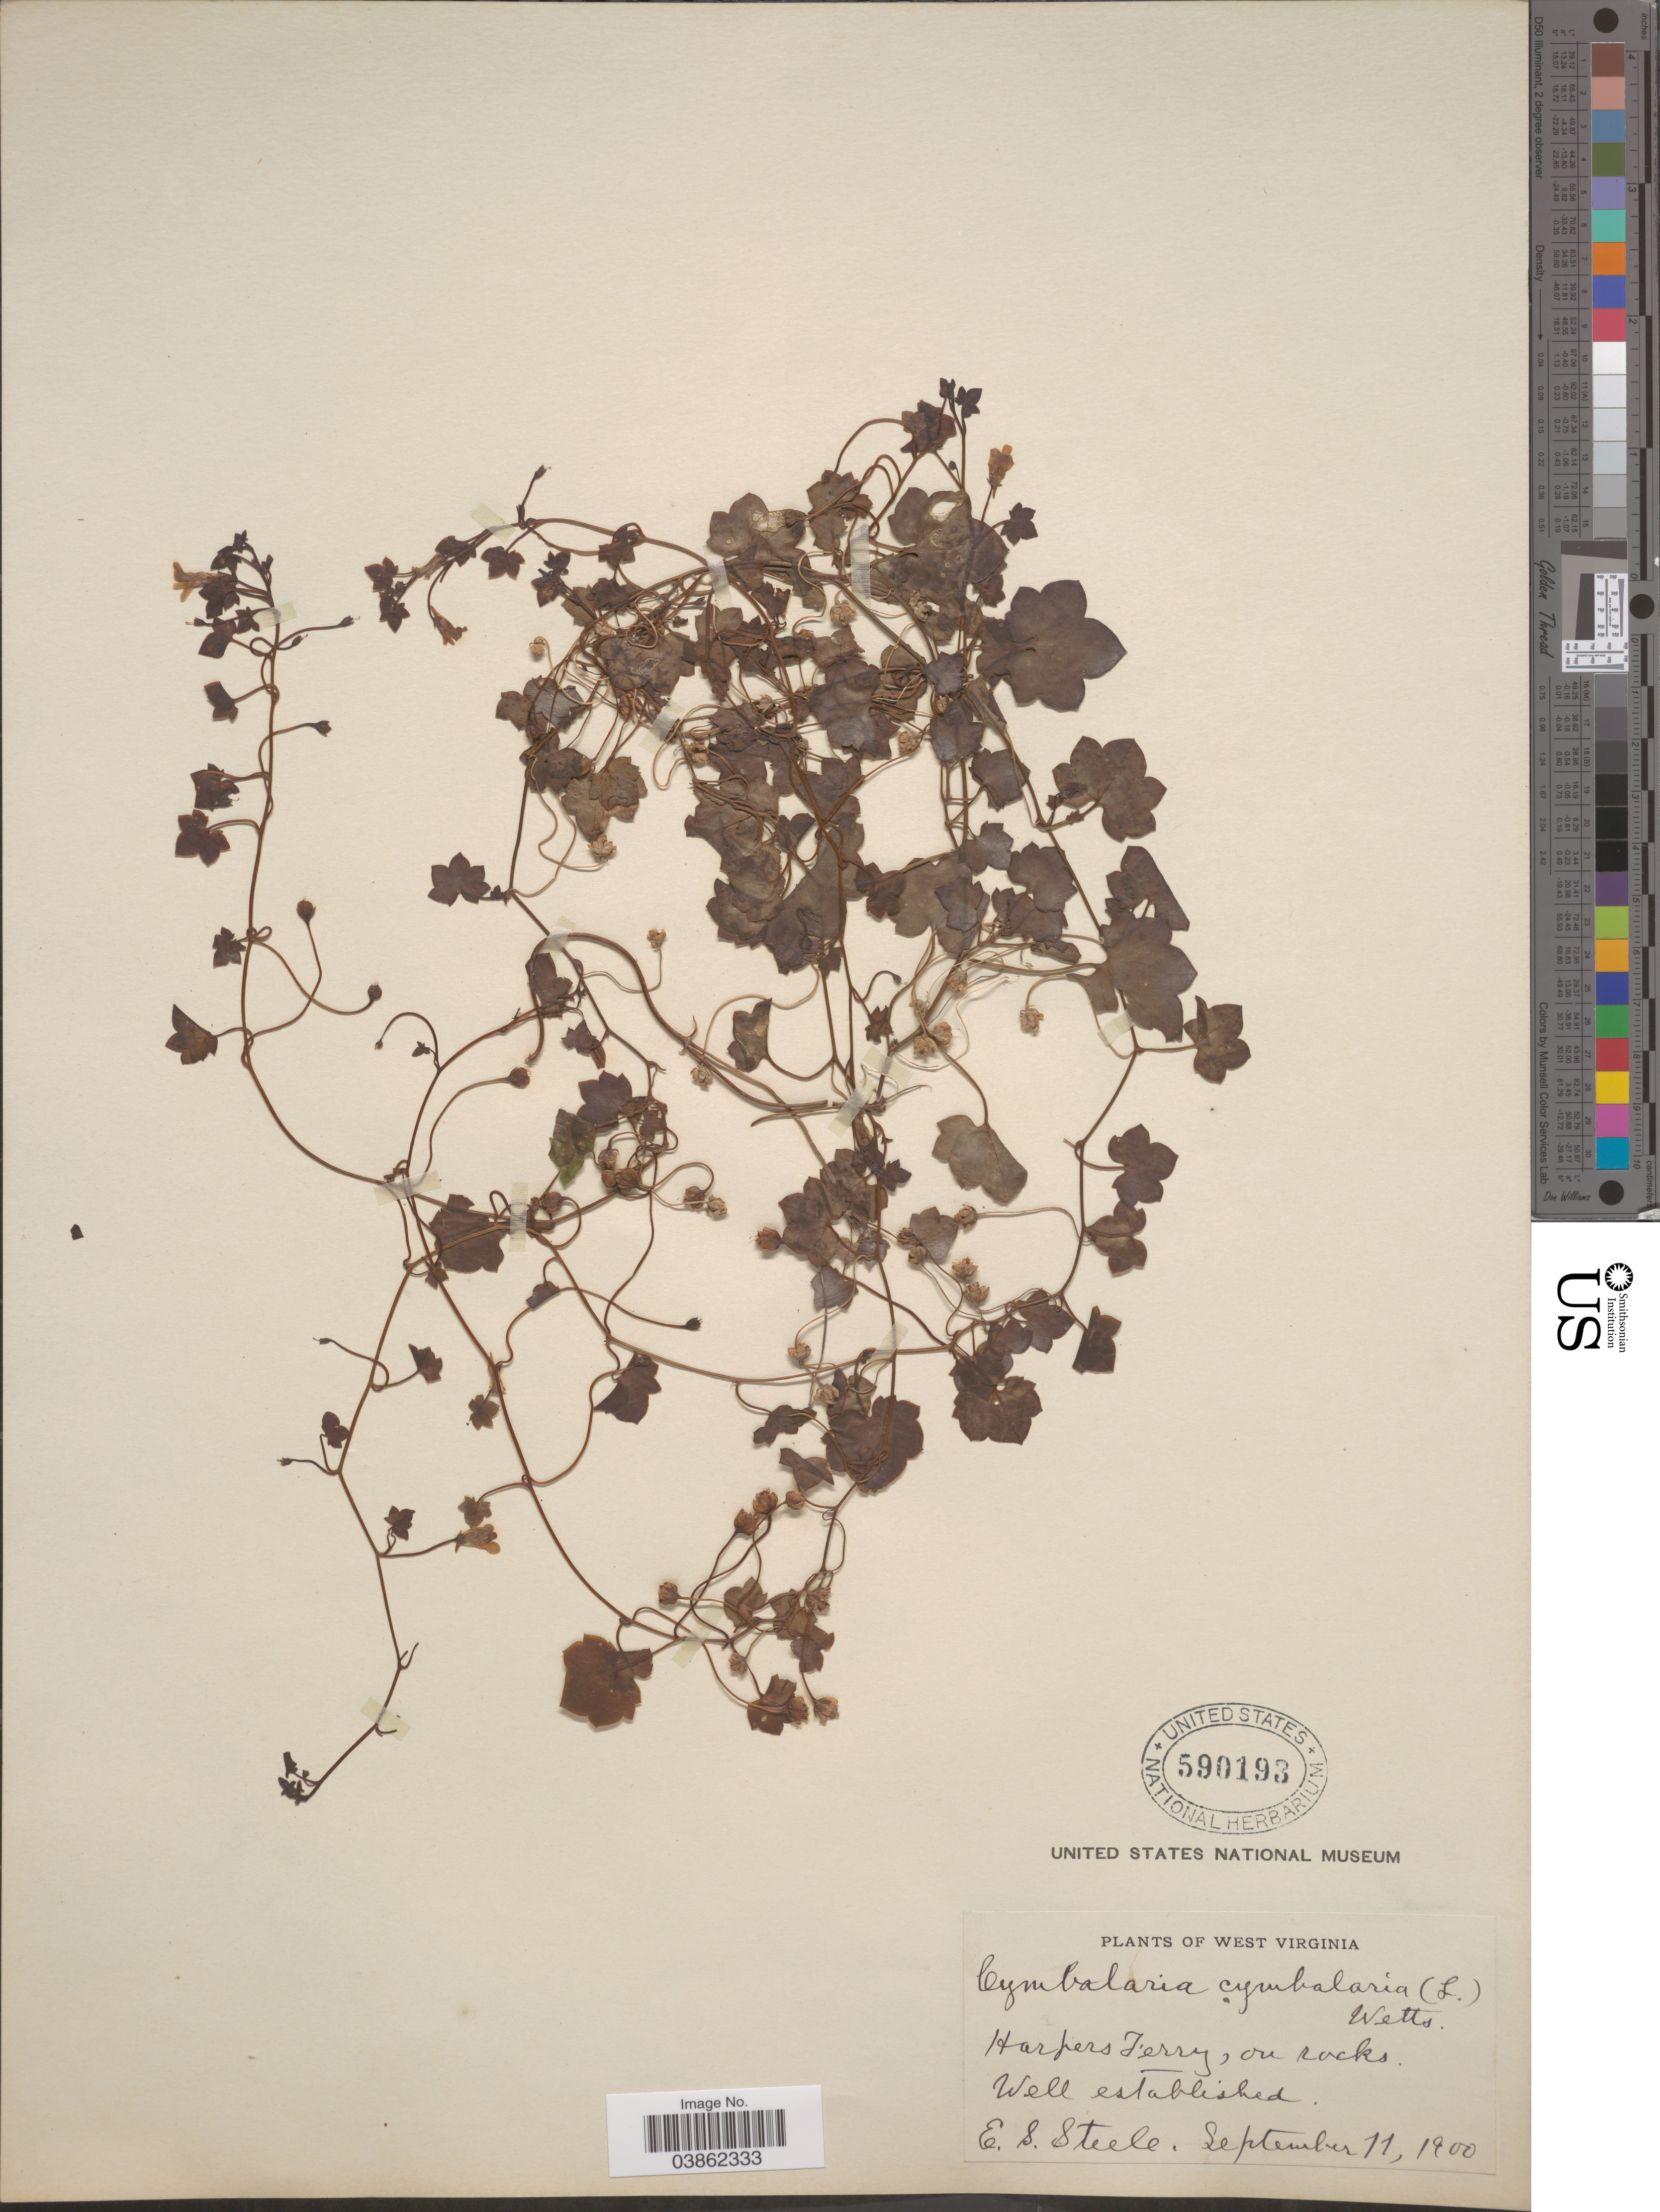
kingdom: Plantae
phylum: Tracheophyta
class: Magnoliopsida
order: Lamiales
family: Plantaginaceae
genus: Cymbalaria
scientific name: Cymbalaria muralis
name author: Gaertn. et al.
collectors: E. Steele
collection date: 1900-09-11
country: United States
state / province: West Virginia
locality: Harpers Ferry, on rocks.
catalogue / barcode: US 590193